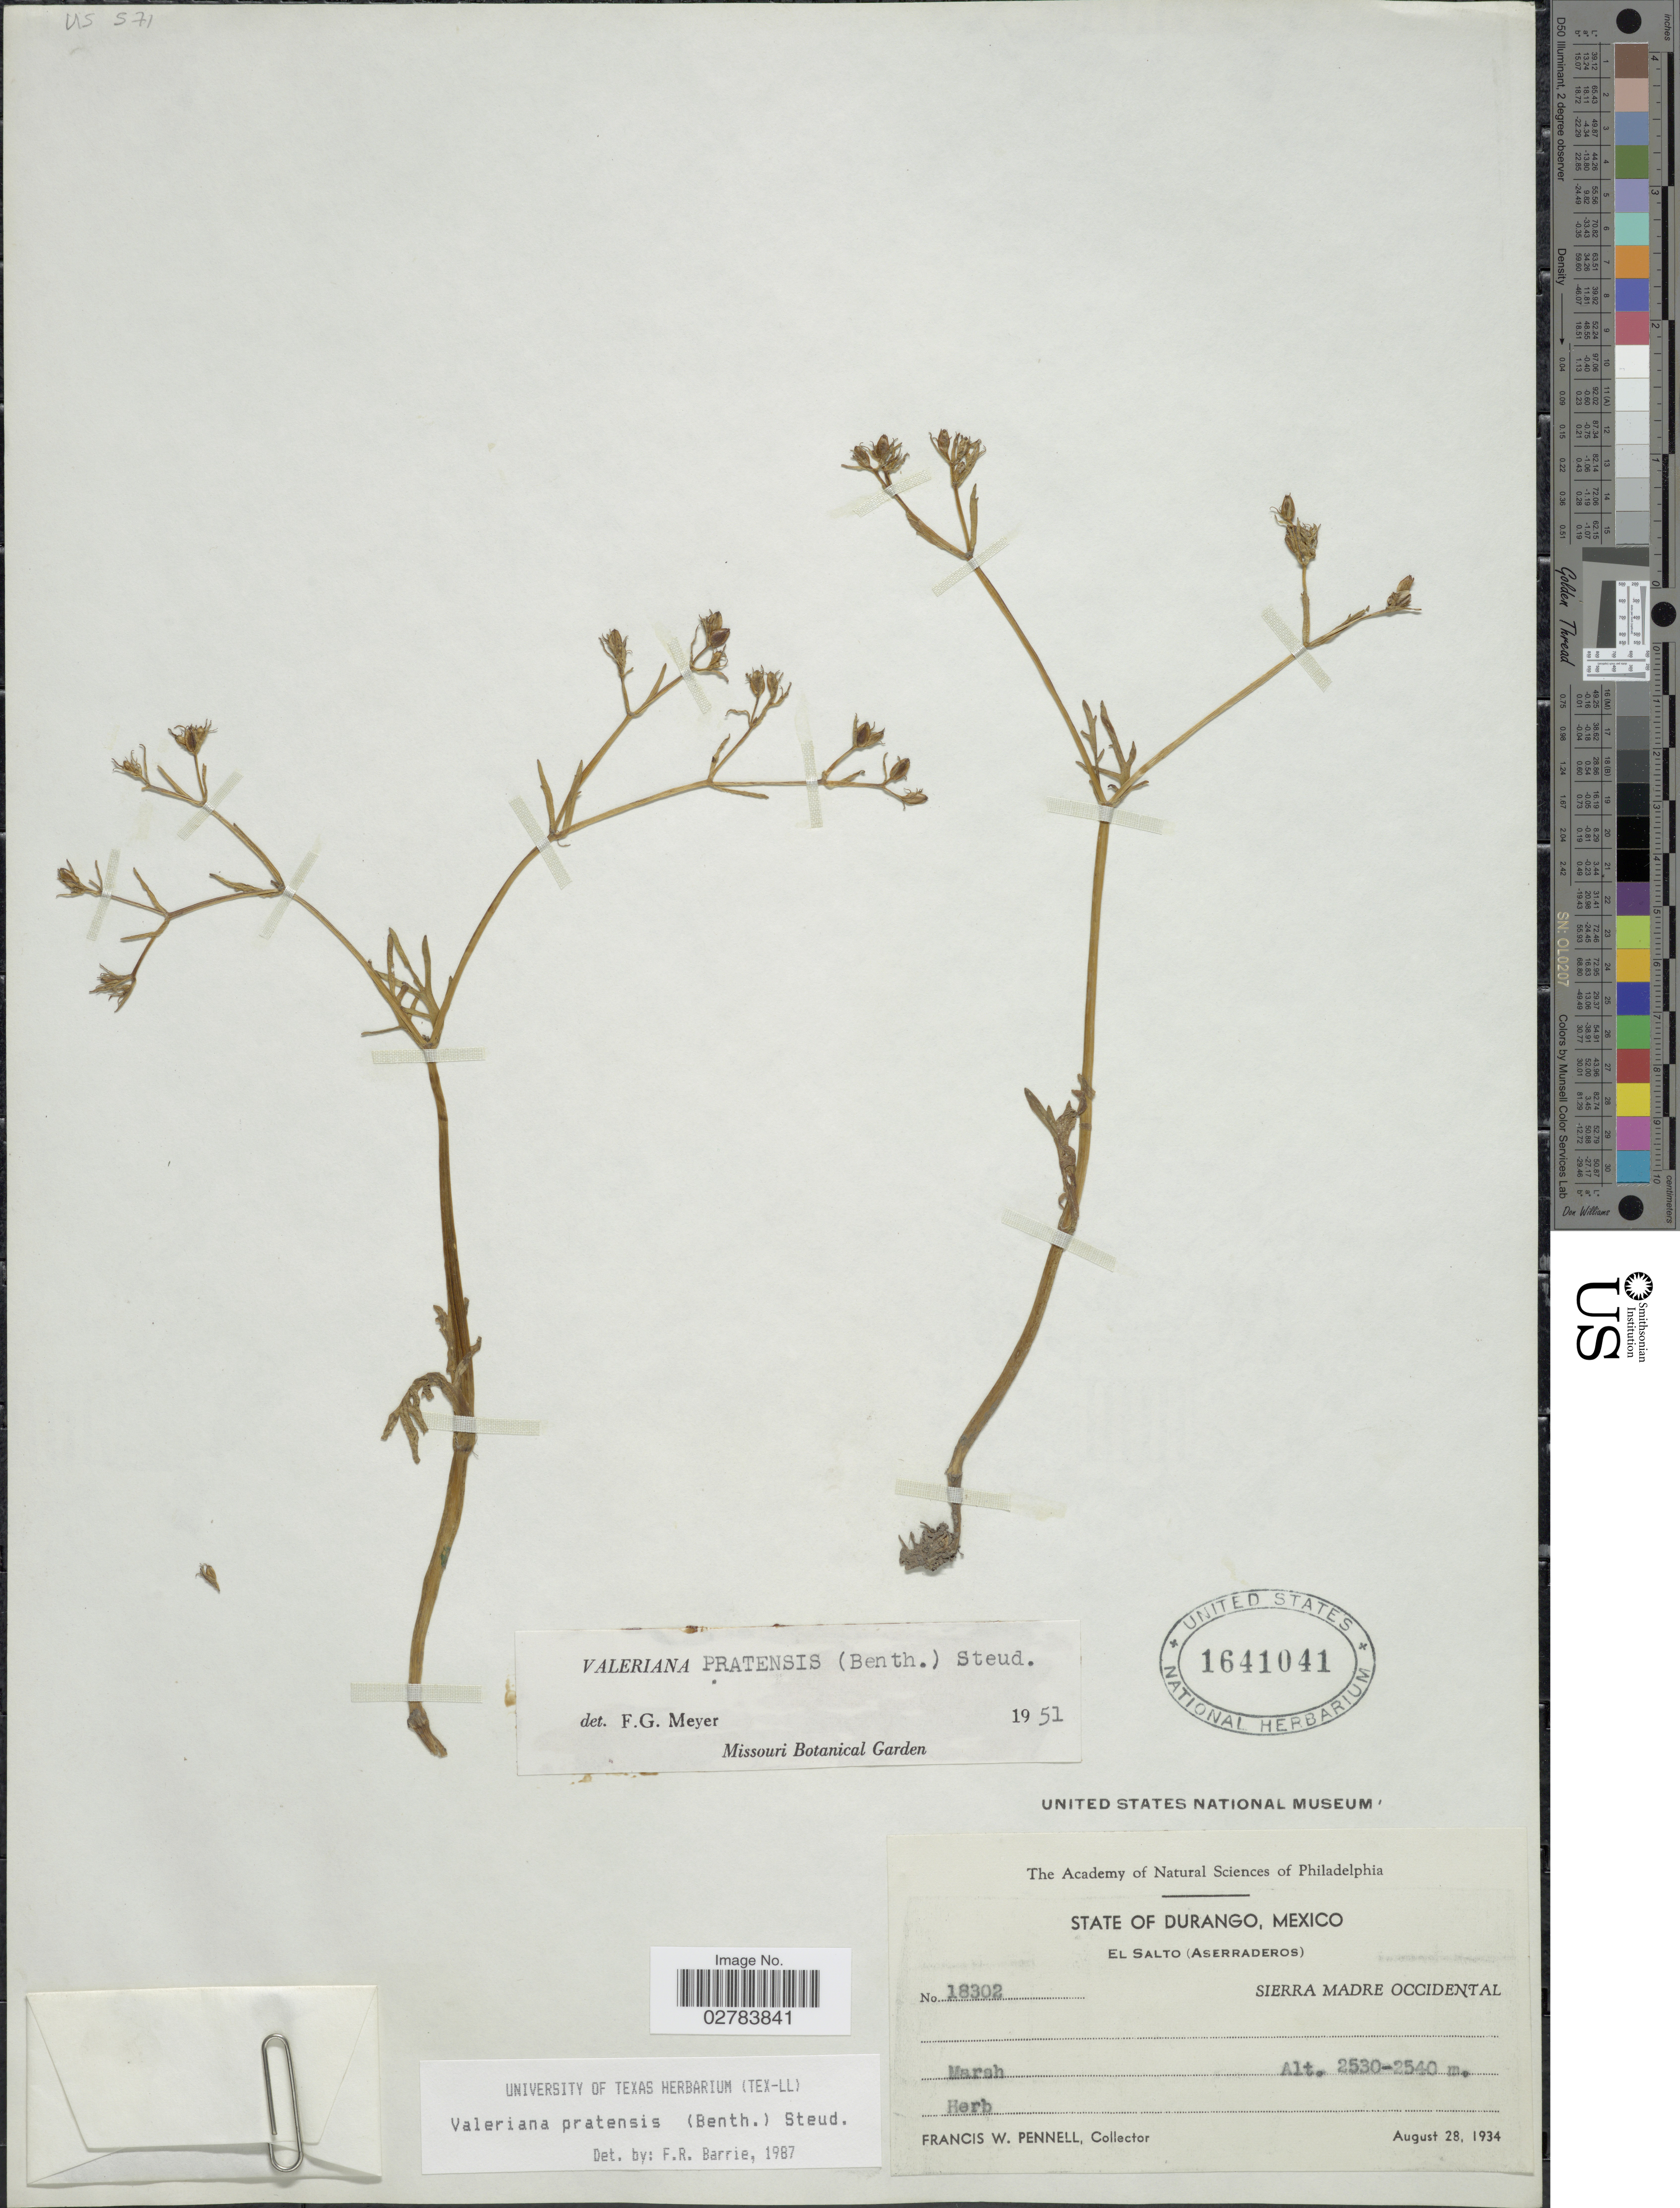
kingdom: Plantae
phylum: Tracheophyta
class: Magnoliopsida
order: Dipsacales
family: Caprifoliaceae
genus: Valeriana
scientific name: Valeriana pratensis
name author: Dierb. ex Walter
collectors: F. W. Pennell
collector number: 18302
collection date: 1934-08-28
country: Mexico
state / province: Durango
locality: State of Durango, El Salto (Aserraderos), Sierra Madre Occidental.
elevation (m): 2530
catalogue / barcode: US 1641041